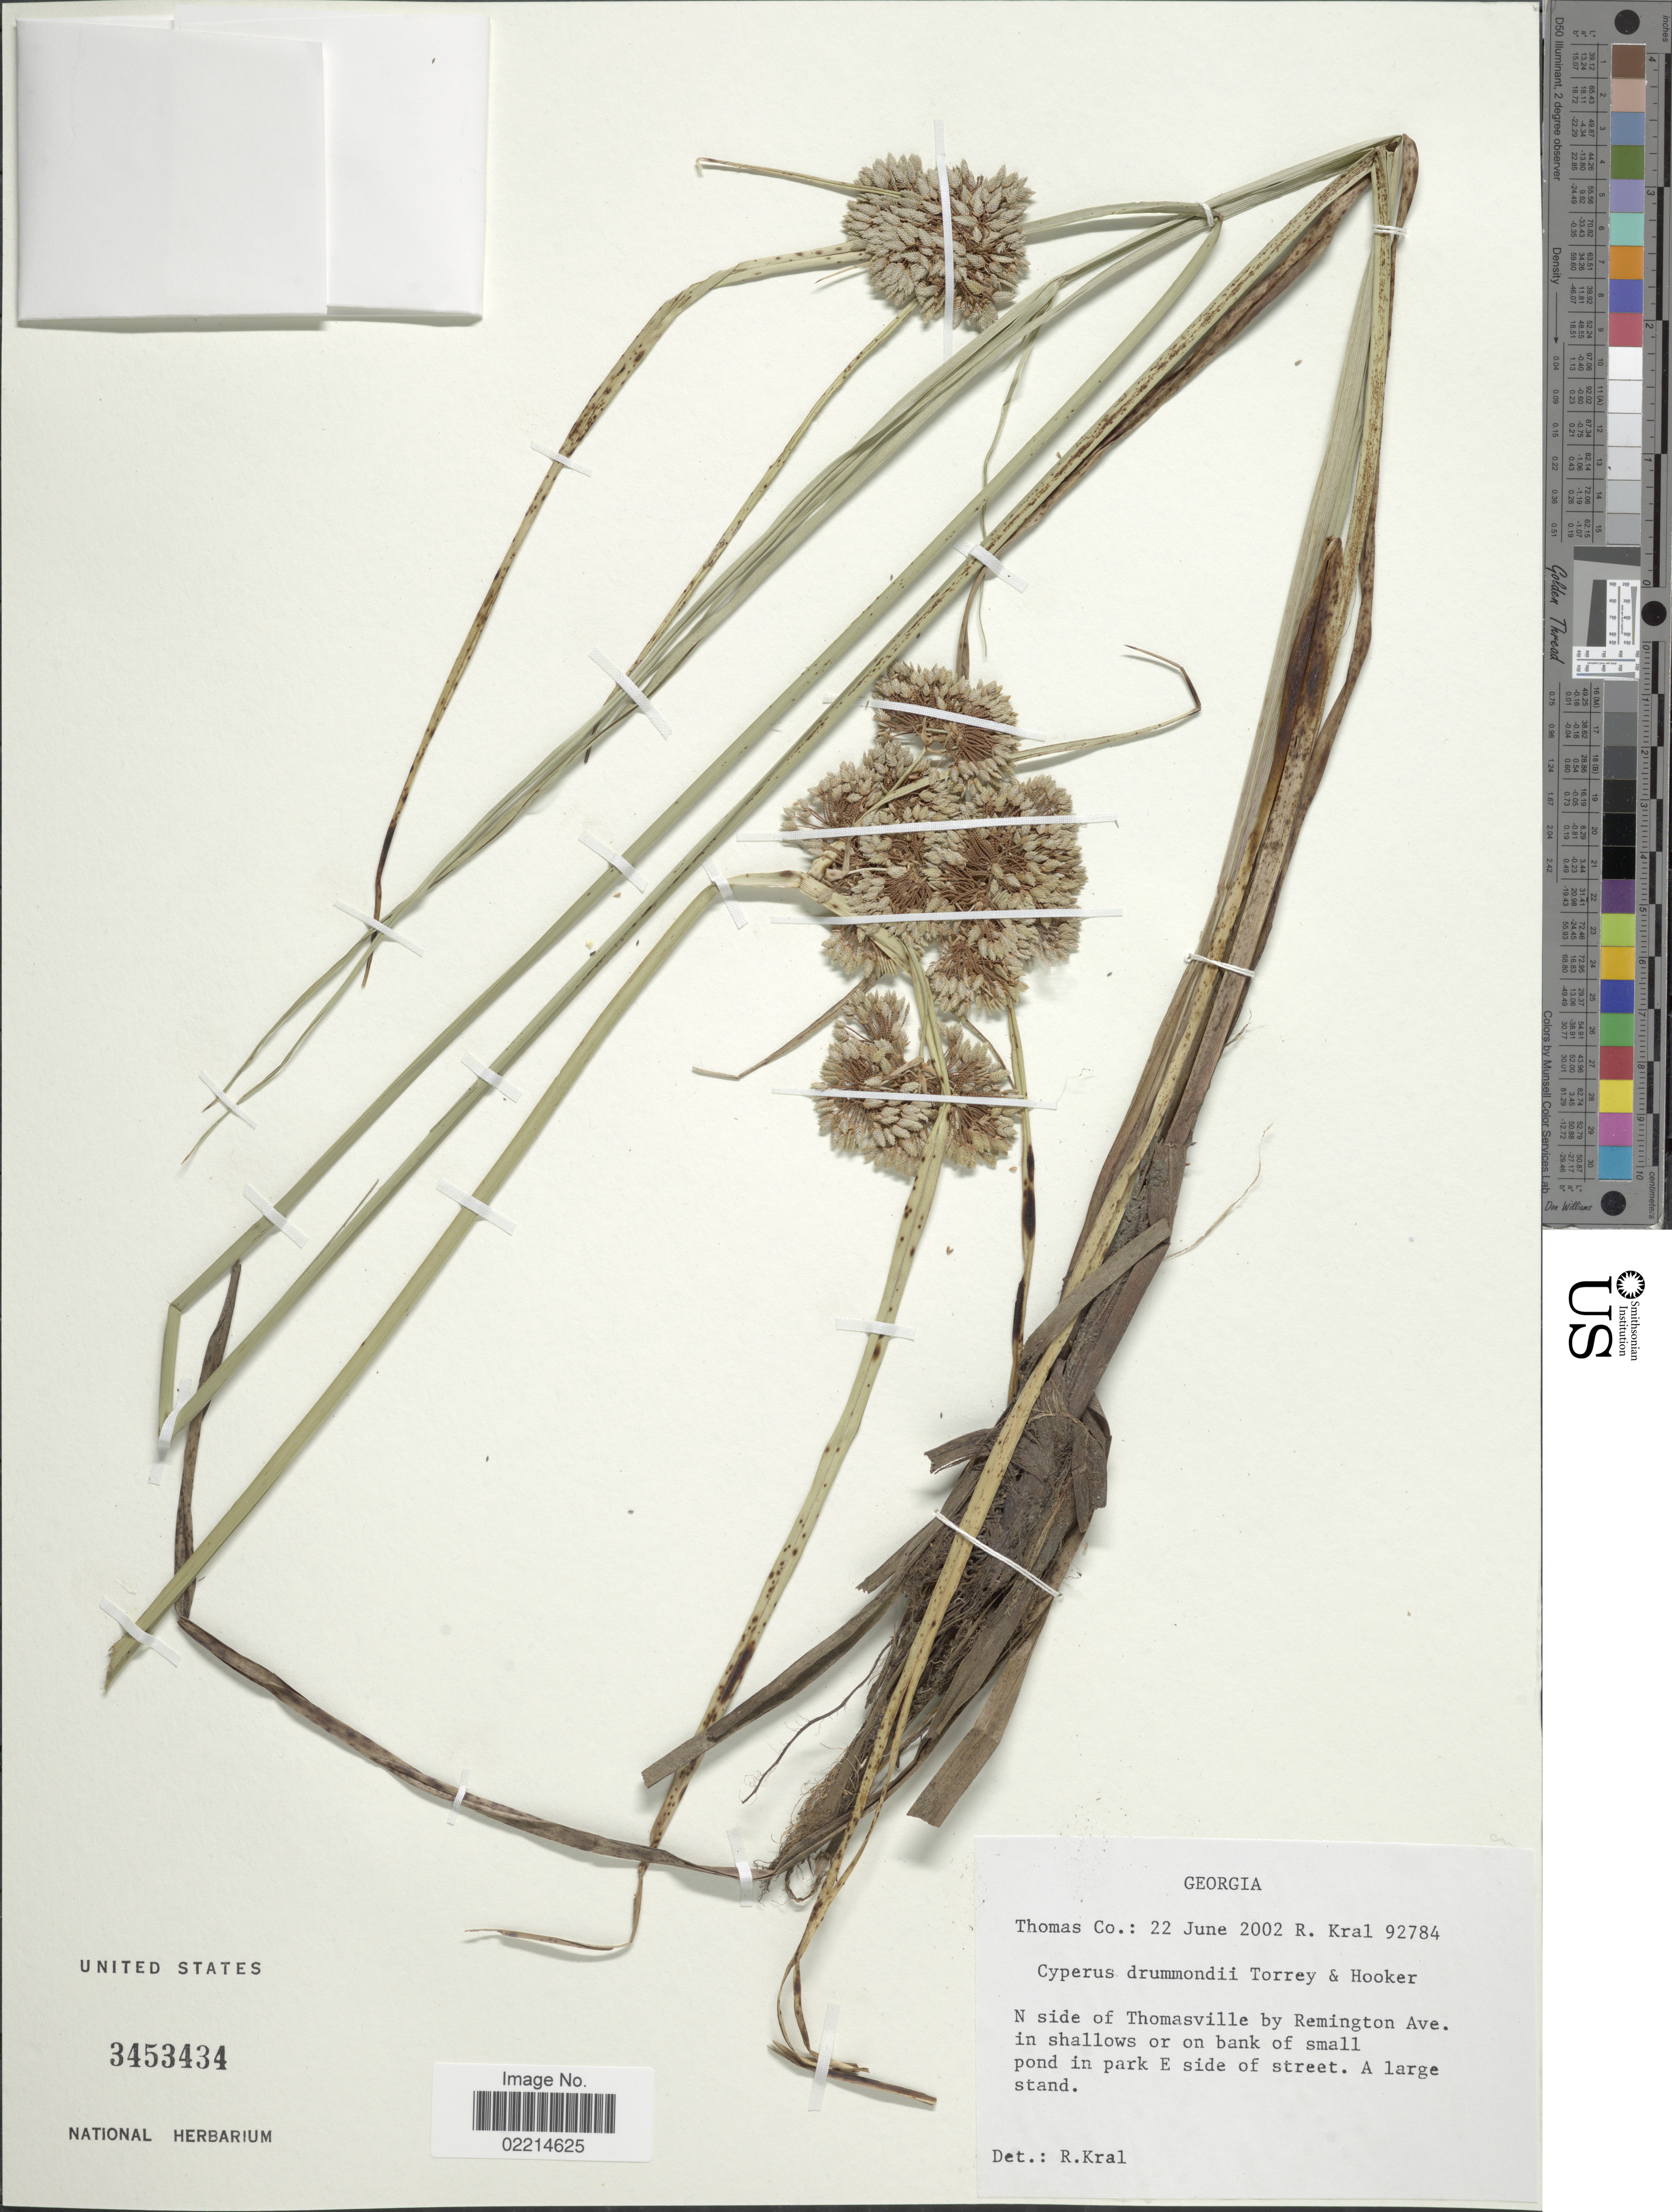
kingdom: Plantae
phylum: Tracheophyta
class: Liliopsida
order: Poales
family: Cyperaceae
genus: Cyperus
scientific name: Cyperus drummondii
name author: Torr. & Hook.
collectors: R. Kral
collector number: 92784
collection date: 2002-06-22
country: United States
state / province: Georgia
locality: Thomas Co. N side of Thomasville by Remington Ave. in shallows or on bank of small pond in park E side of street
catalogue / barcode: US 3453434